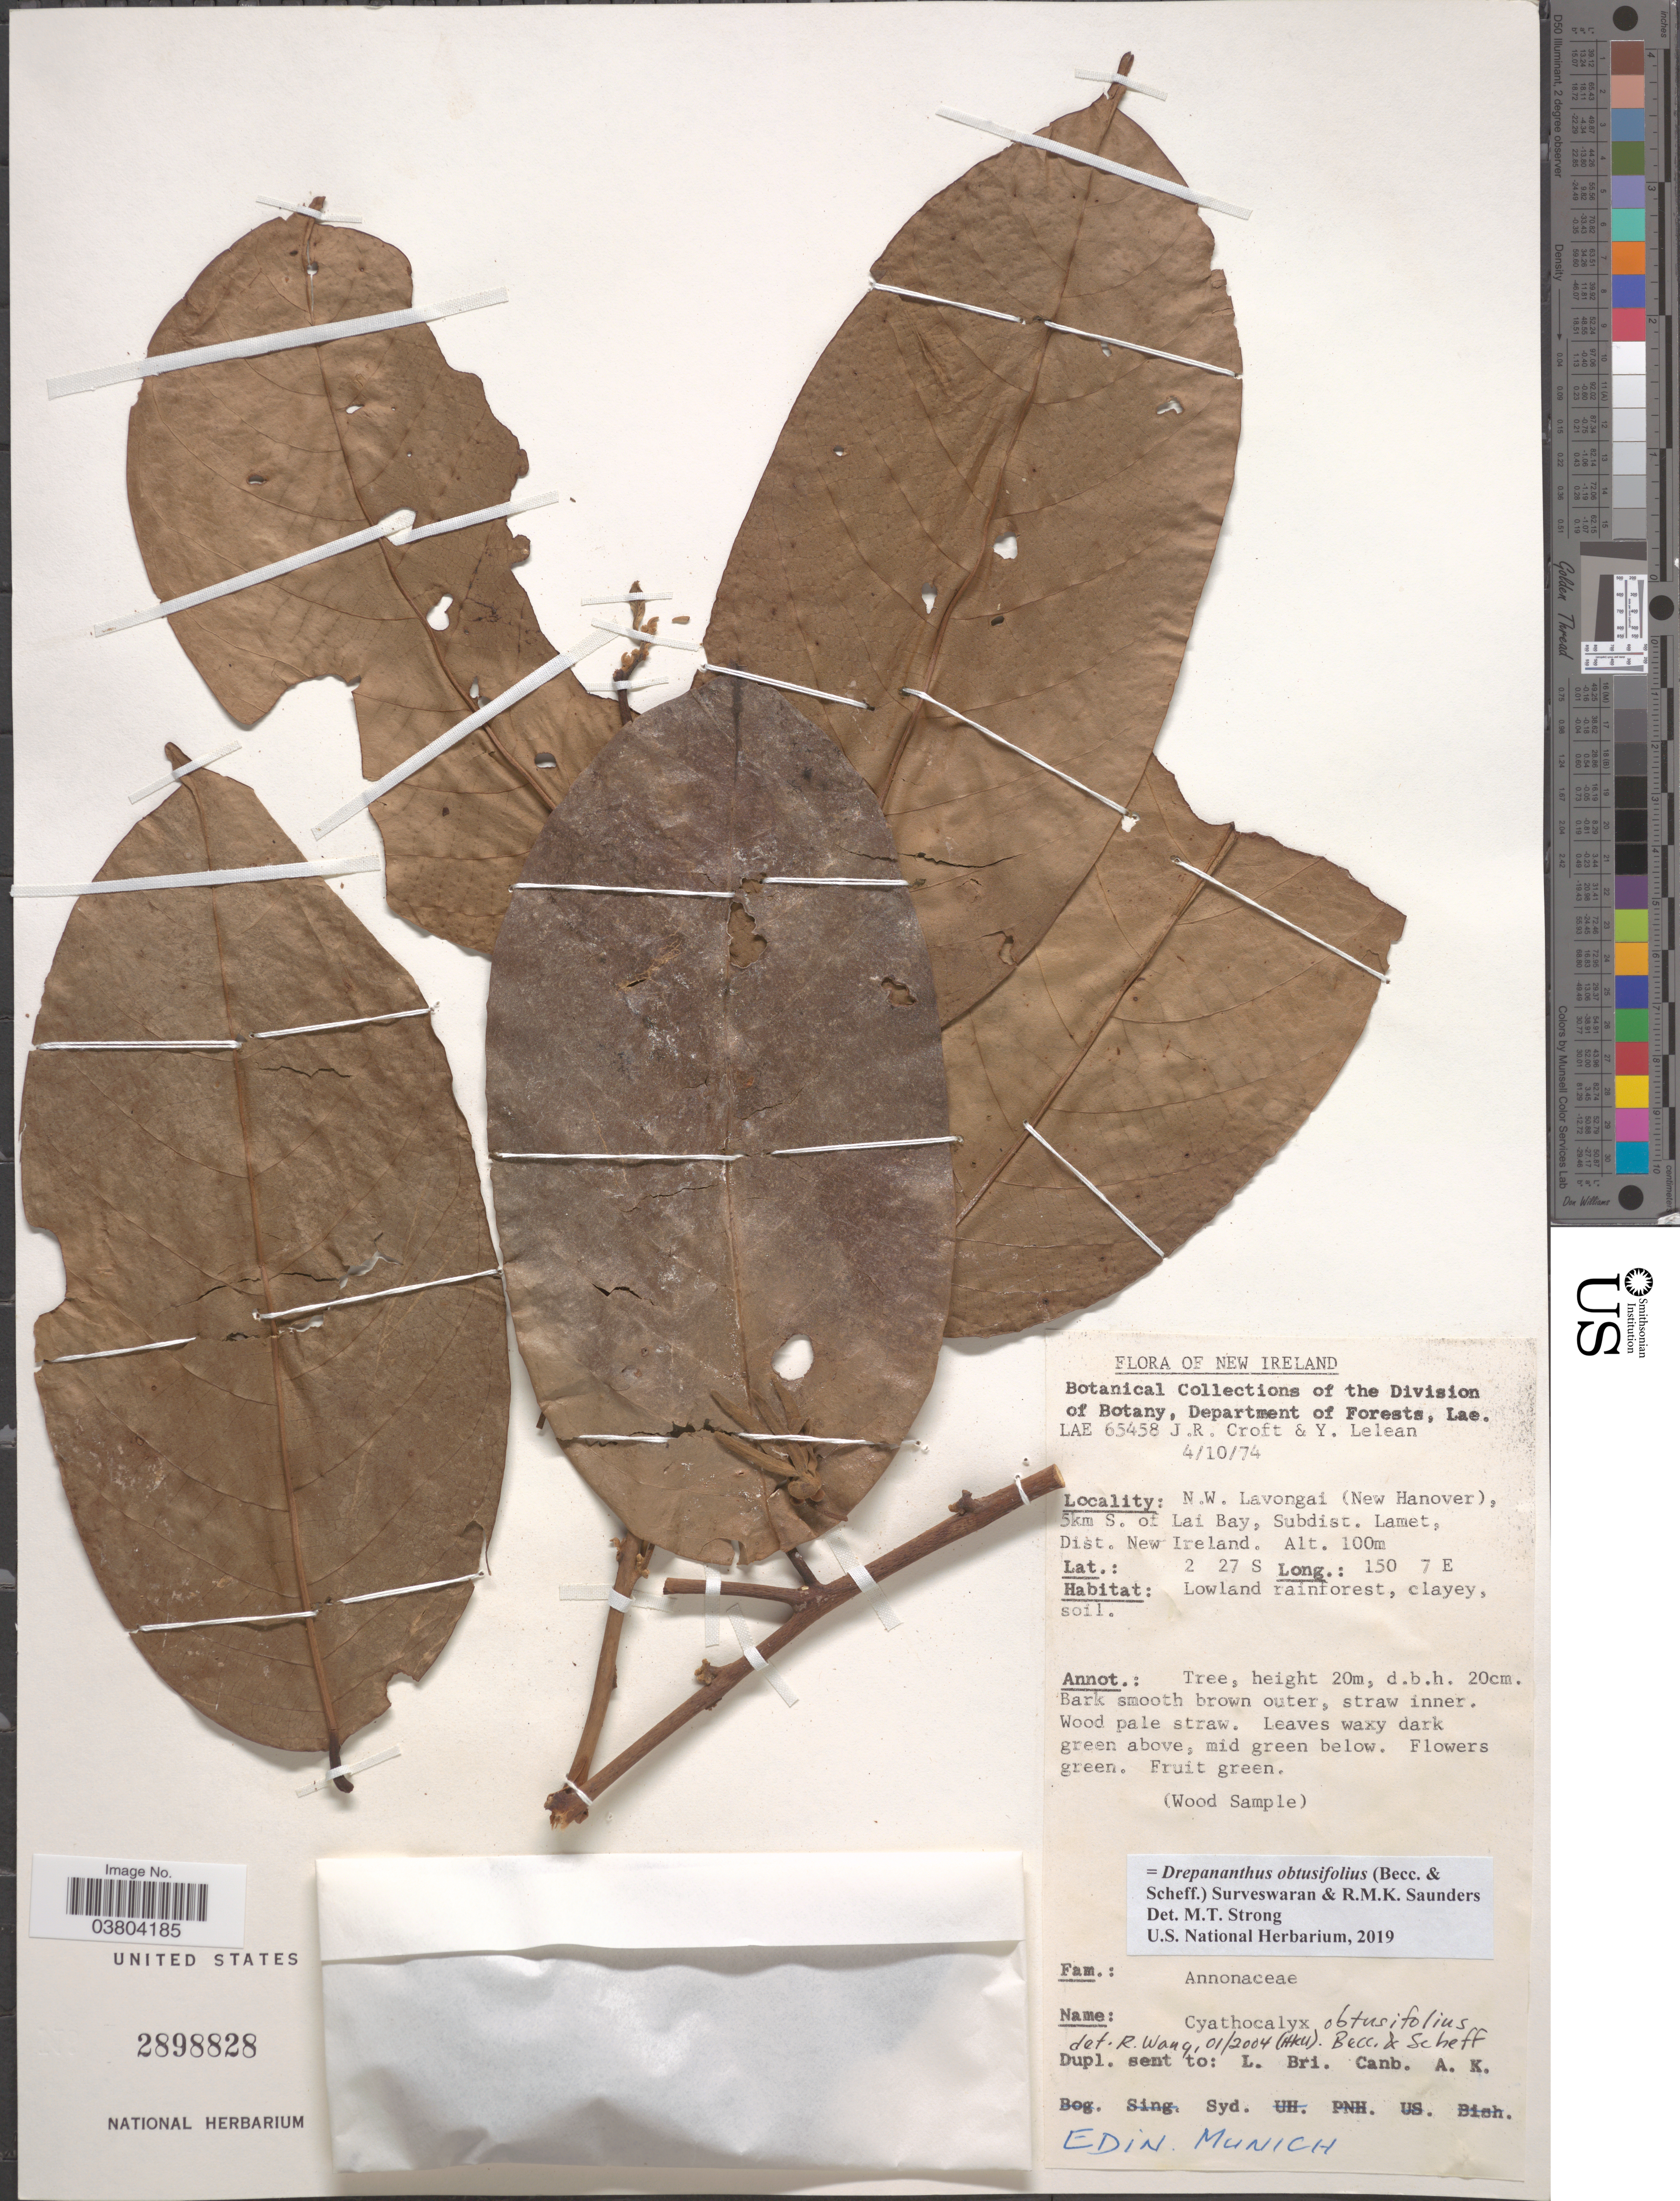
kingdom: Plantae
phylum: Tracheophyta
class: Magnoliopsida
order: Magnoliales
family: Annonaceae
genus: Drepananthus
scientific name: Drepananthus obtusifolius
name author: (Becc. & Scheff.) Surveswaran & R.M.K. Saunders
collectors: J. R. Croft & Y. Lelean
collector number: LAE 65458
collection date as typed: Transcribed d/m/y: 4/10/74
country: Papua New Guinea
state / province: New Ireland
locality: N.W. Lavongai (New Hanover), 5 km S. of Lai Bay, Subdist. Lamet, Dist. New Ireland.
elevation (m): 100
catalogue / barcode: US 2898828